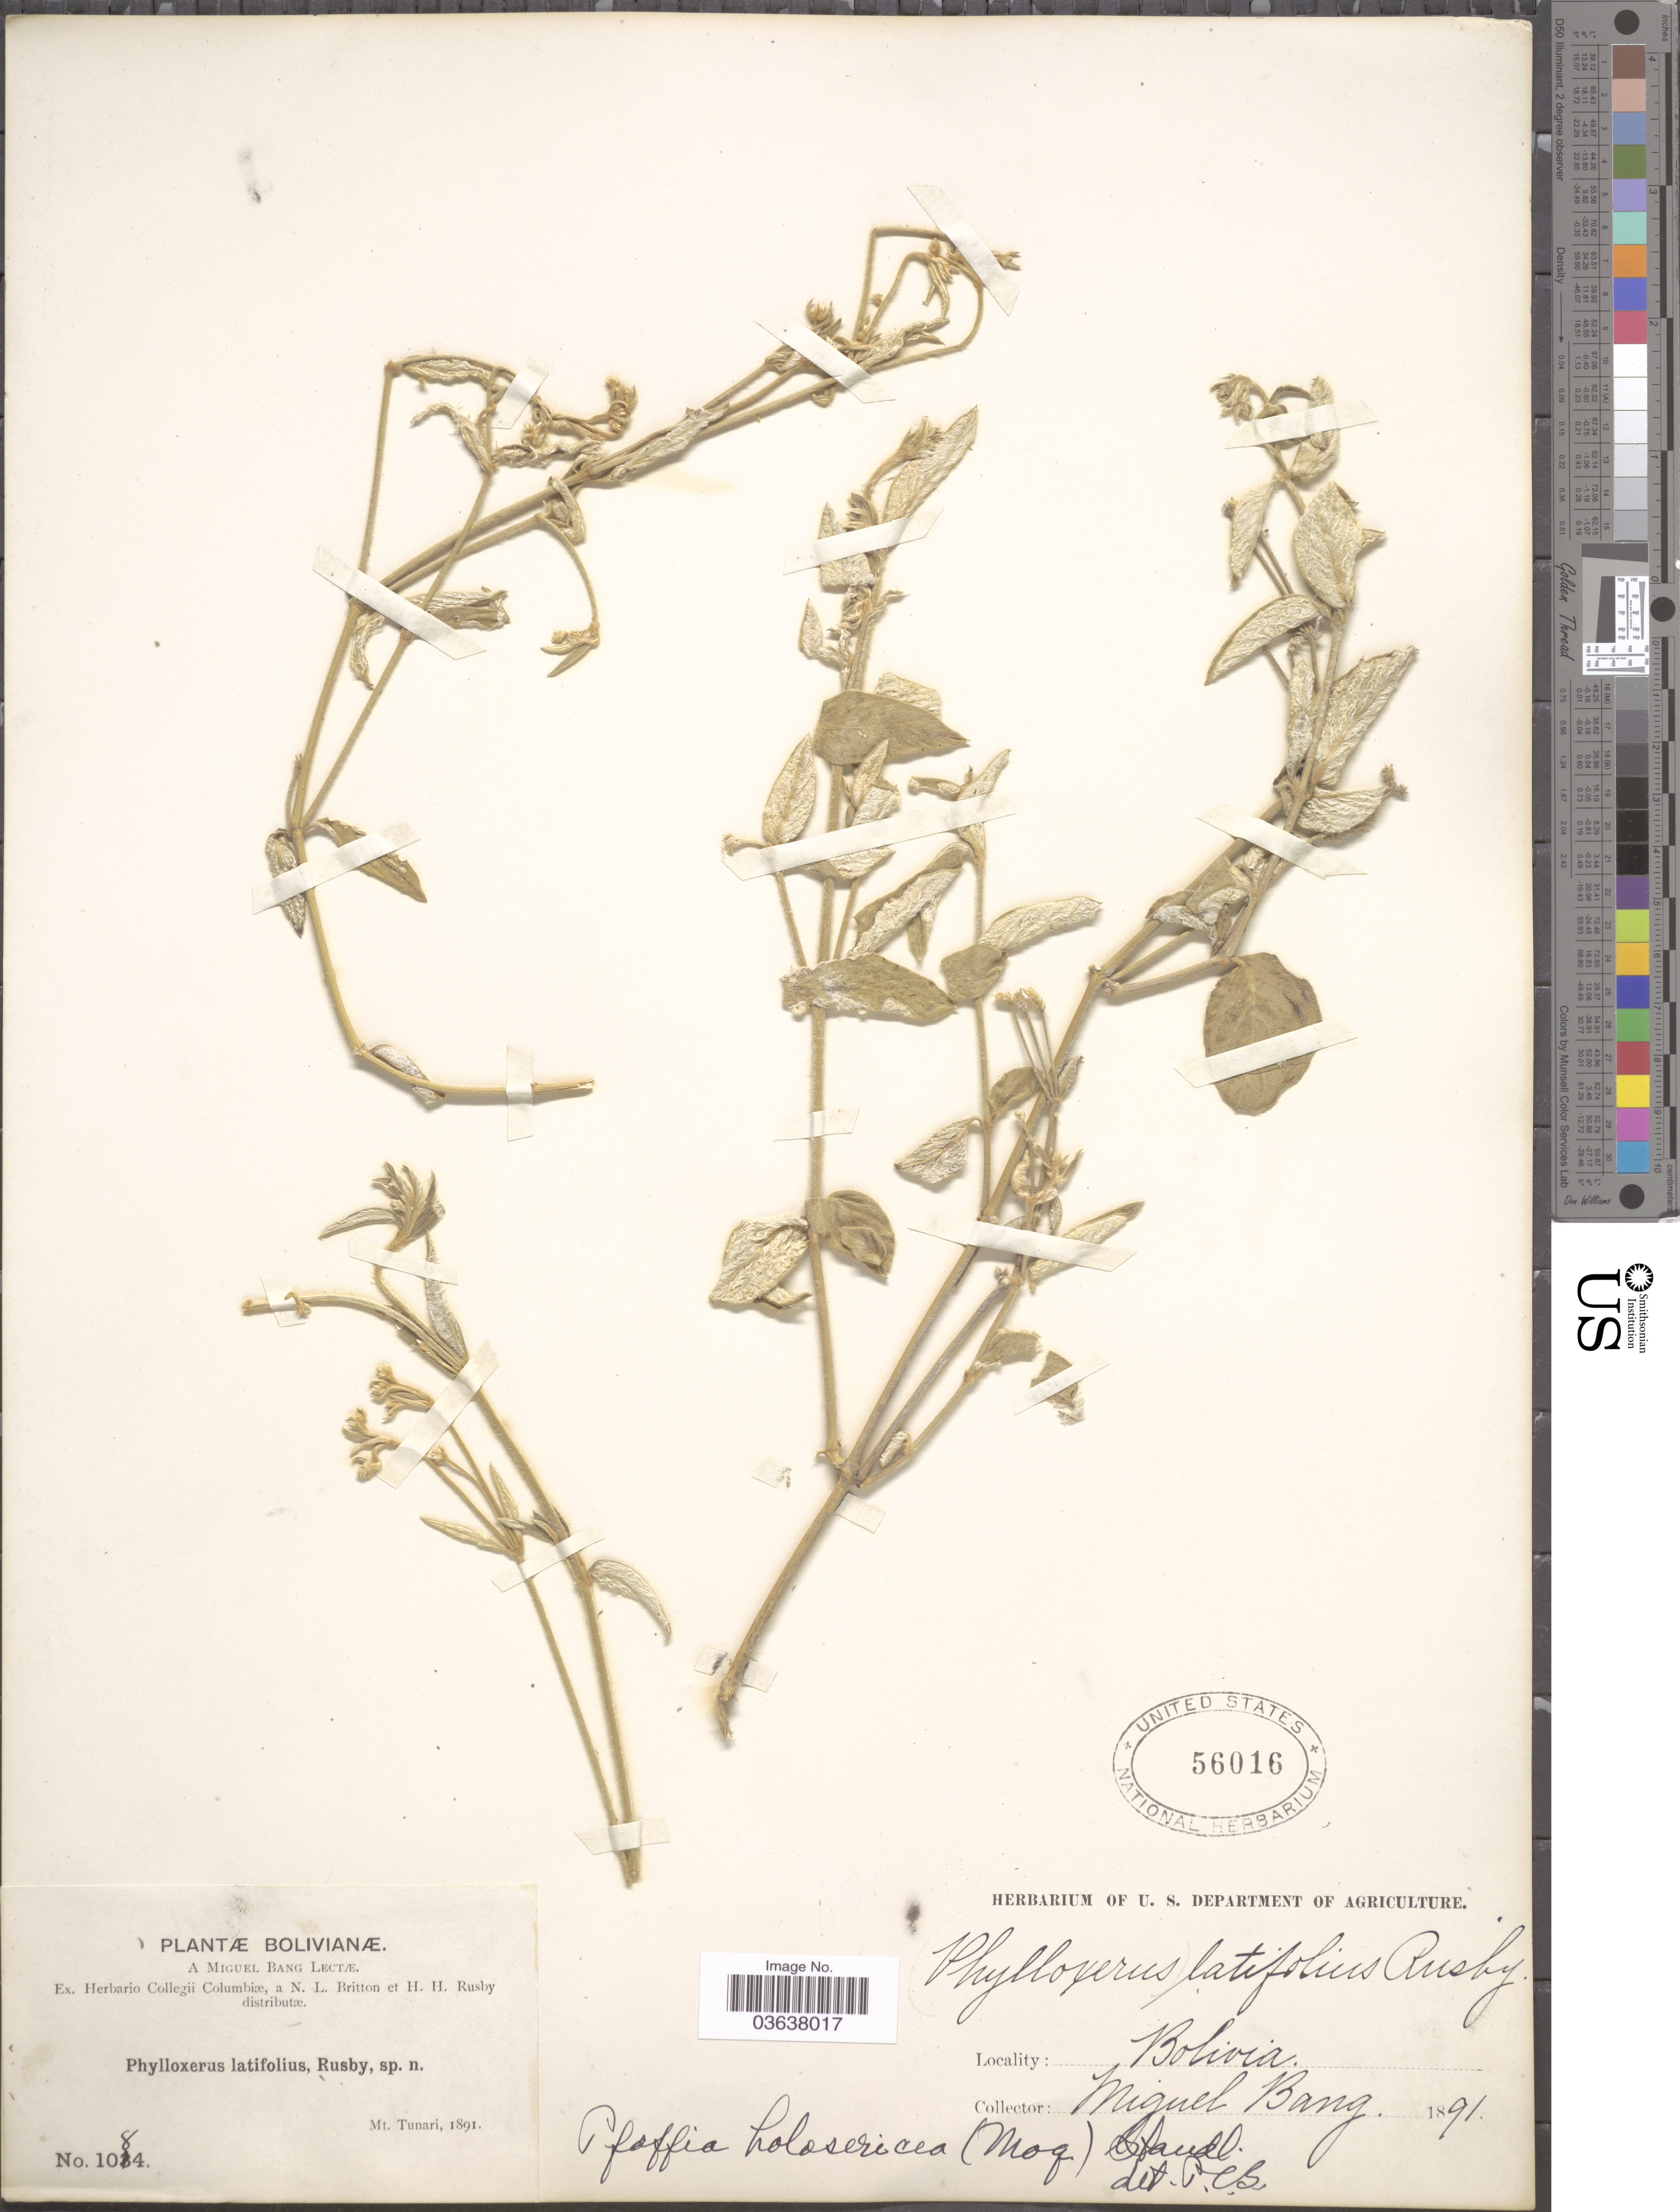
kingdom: Plantae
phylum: Tracheophyta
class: Magnoliopsida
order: Caryophyllales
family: Amaranthaceae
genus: Gomphrena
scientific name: Gomphrena holosericea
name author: (Mart.) Moq.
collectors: M. Bang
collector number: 1084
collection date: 1891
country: Bolivia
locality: Mt. Tunari.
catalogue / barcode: US 56016